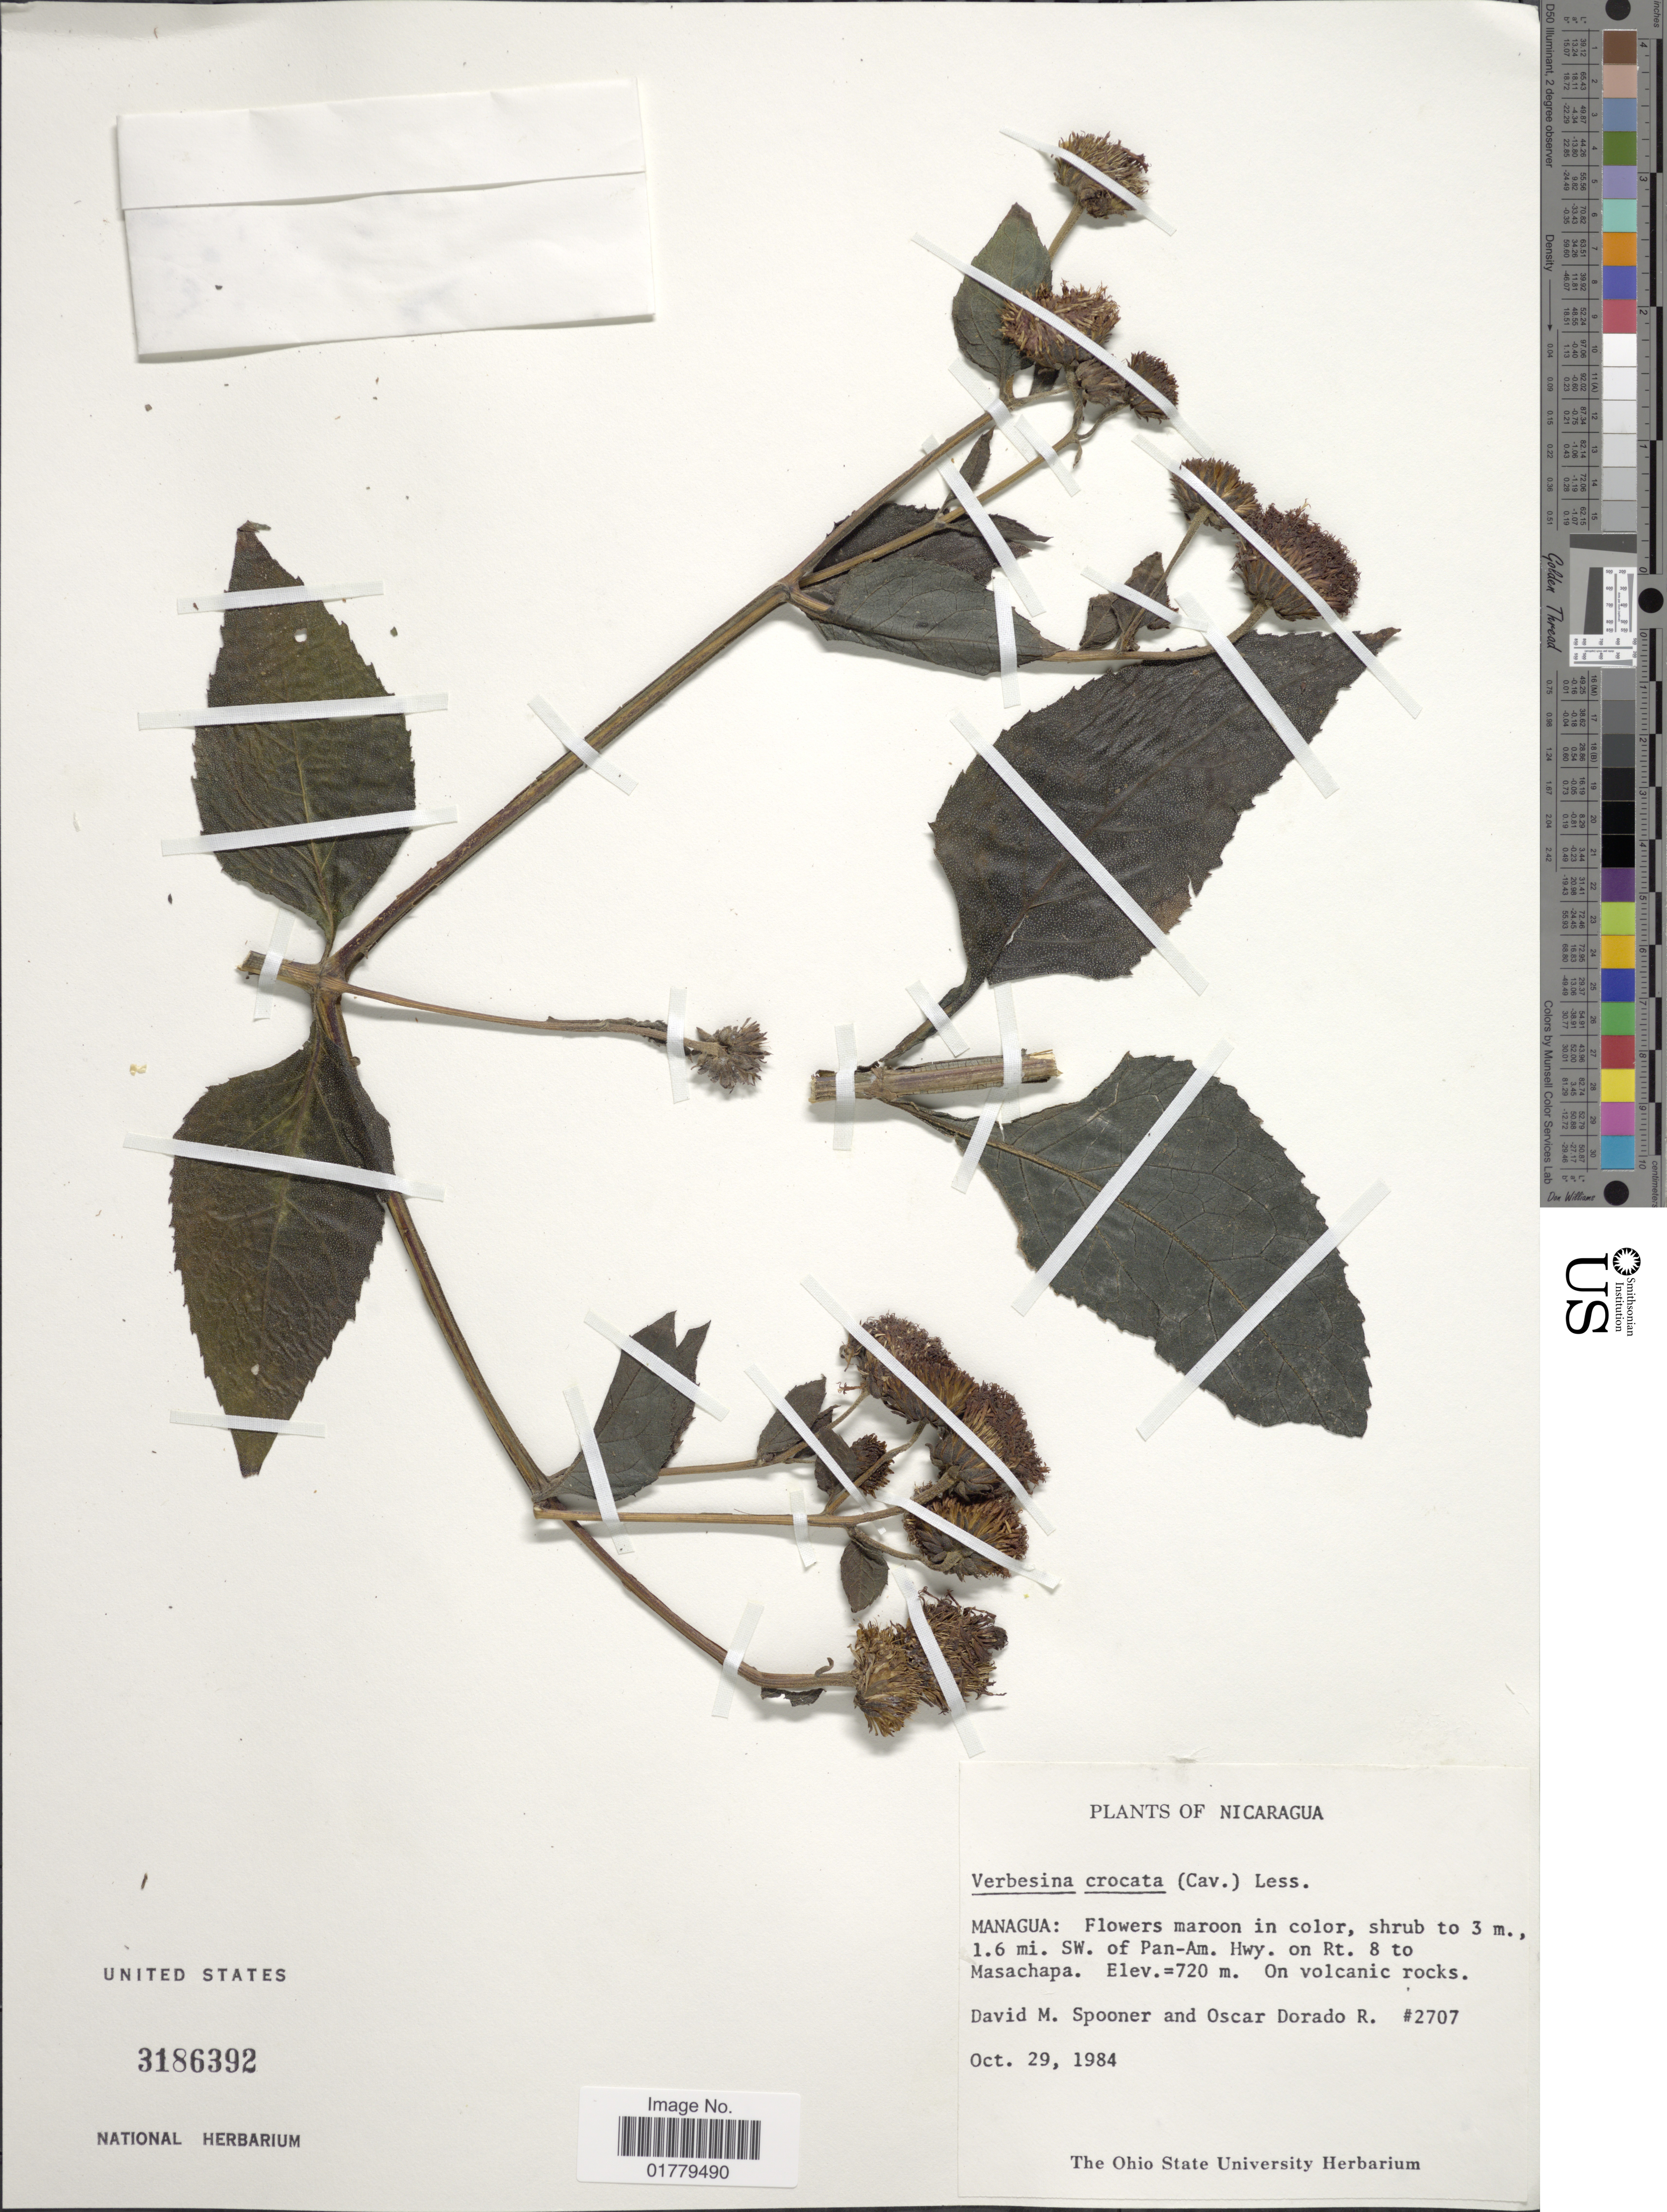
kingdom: Plantae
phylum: Tracheophyta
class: Magnoliopsida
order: Asterales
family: Asteraceae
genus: Verbesina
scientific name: Verbesina crocata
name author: (Cav.) Less.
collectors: D. Spooner & O. R. Dorado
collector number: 2707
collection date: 1984-10-29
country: Nicaragua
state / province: Managua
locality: Managua: 1.6 mi. SW. of Pan-Am. Hwy. on Rt. 8 to Mascachapa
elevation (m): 720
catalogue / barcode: US 3186392